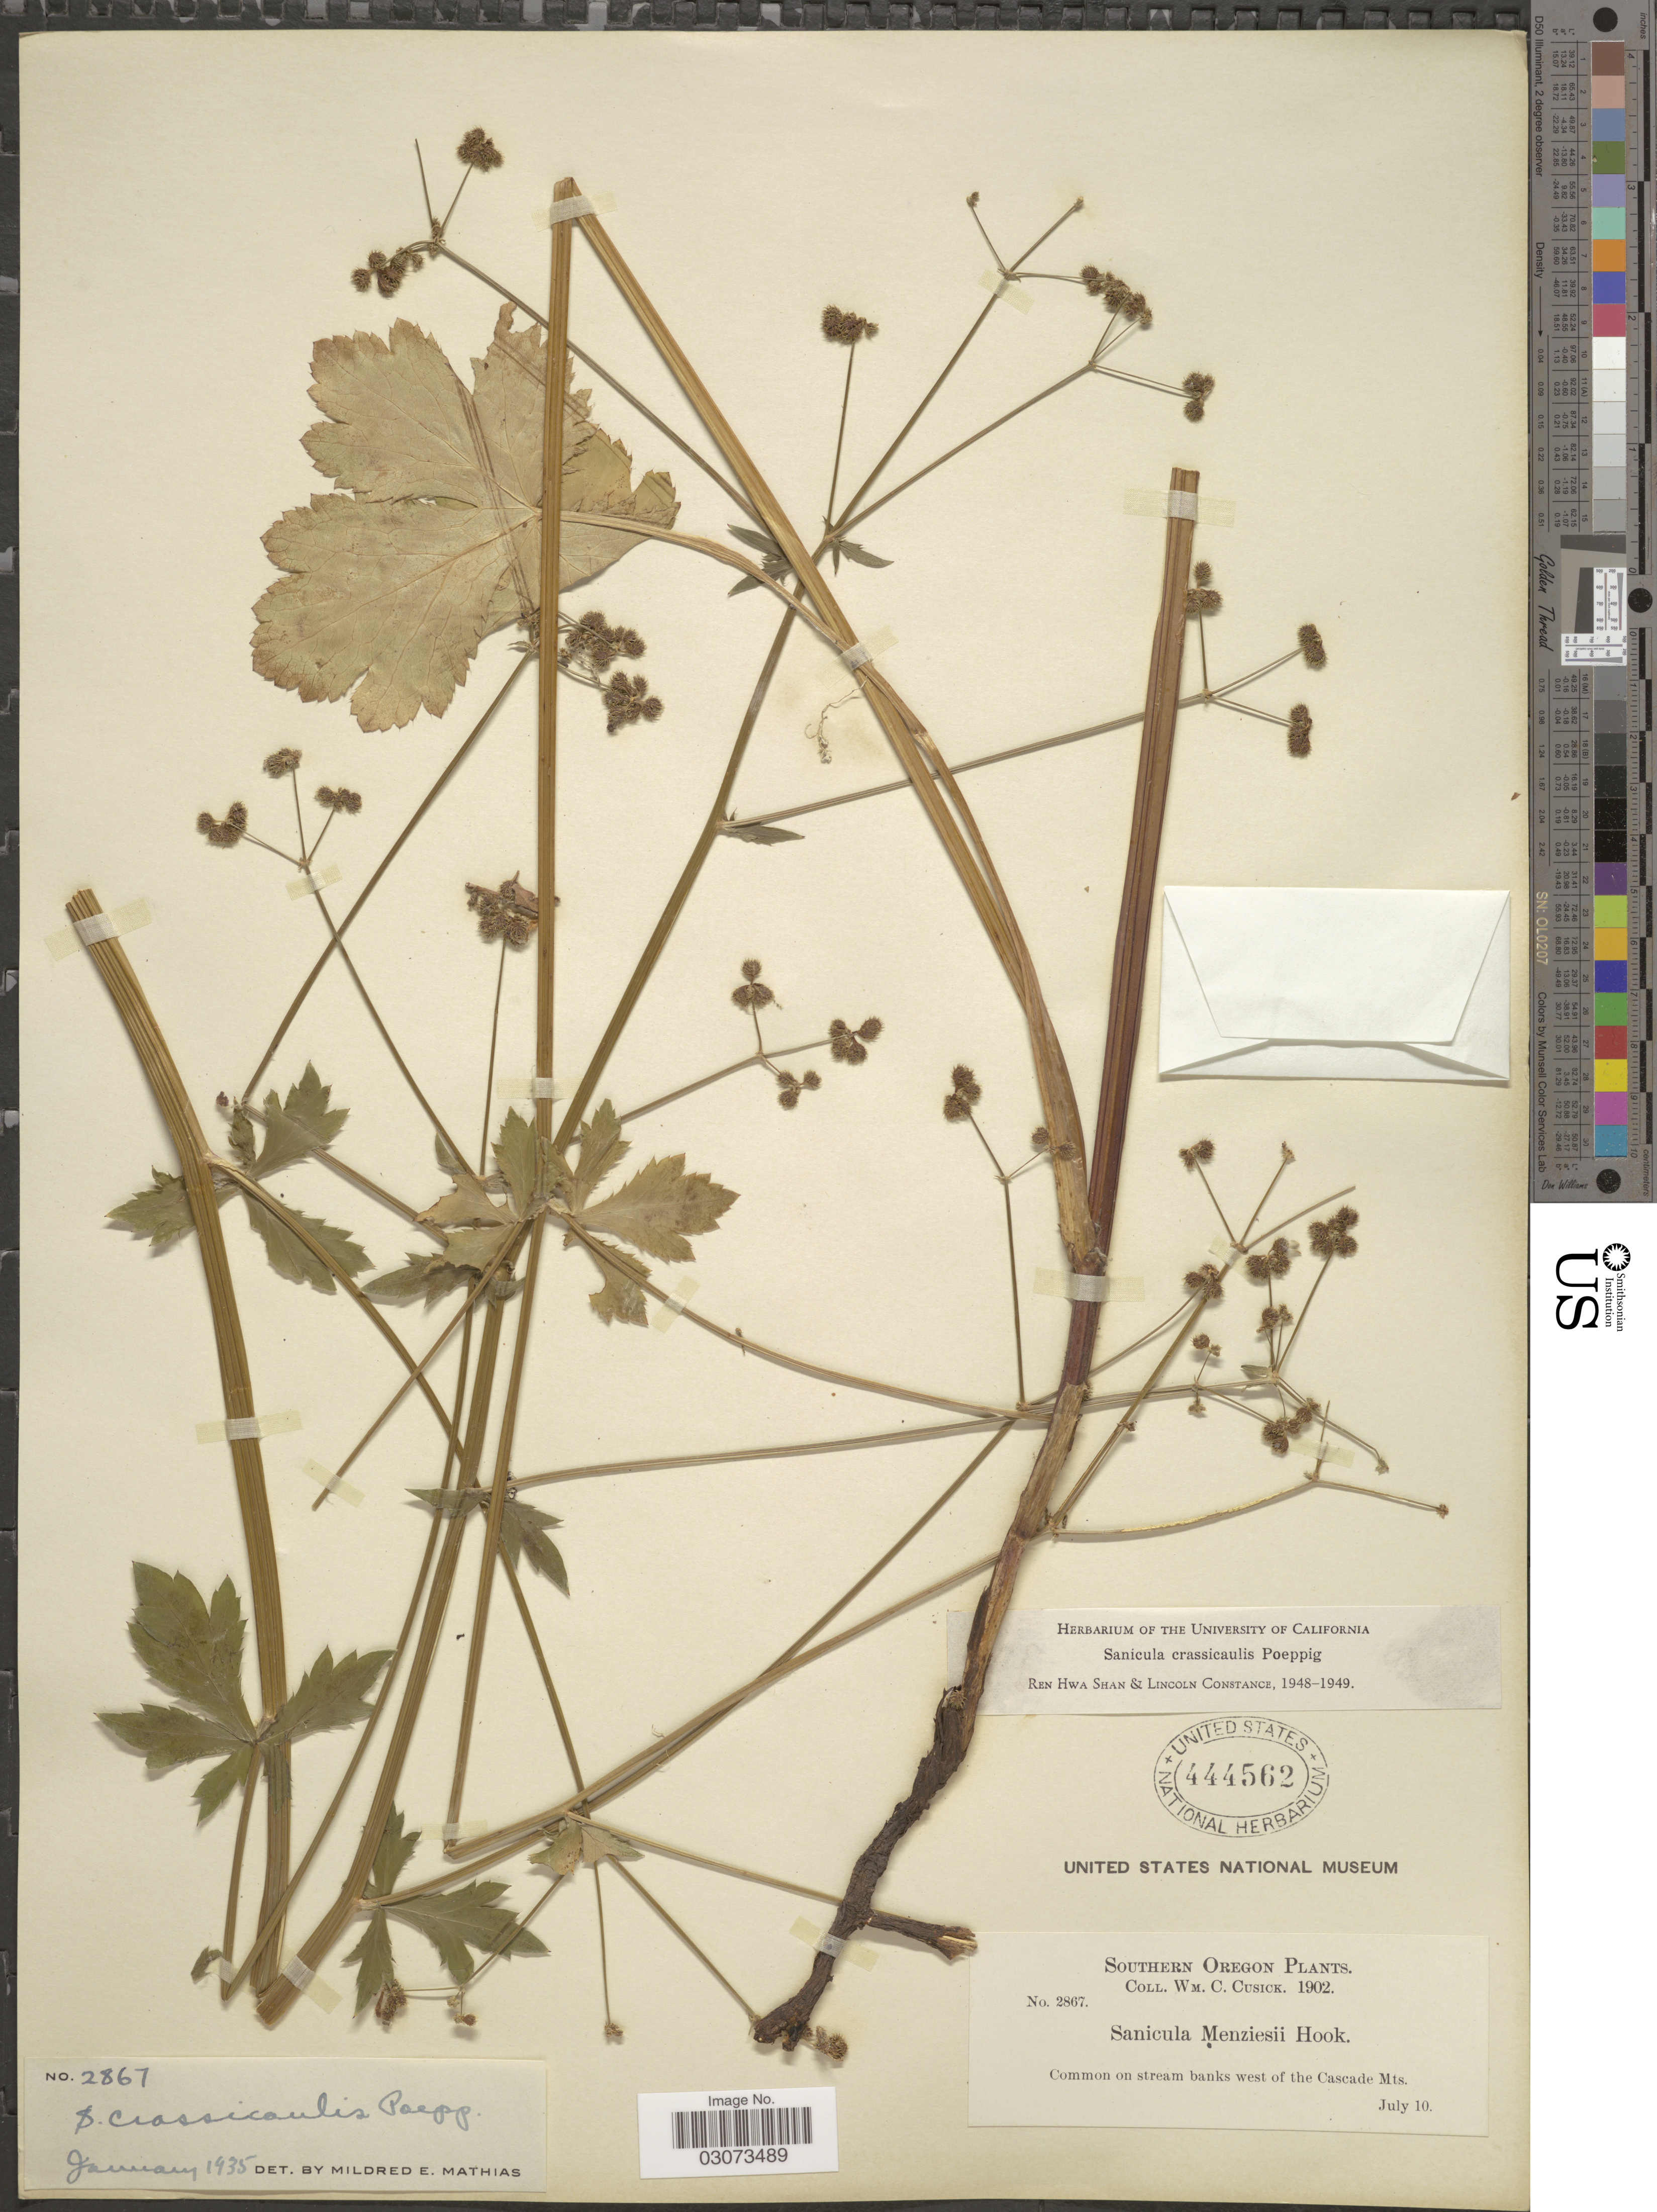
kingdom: Plantae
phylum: Tracheophyta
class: Magnoliopsida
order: Apiales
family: Apiaceae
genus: Sanicula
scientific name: Sanicula crassicaulis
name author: Poepp. ex DC.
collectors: W. C. Cusick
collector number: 2867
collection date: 1902-07-10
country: United States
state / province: Oregon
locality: Southern Oregon. Common on stream banks west of the Cascade Mts.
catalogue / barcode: US 444562